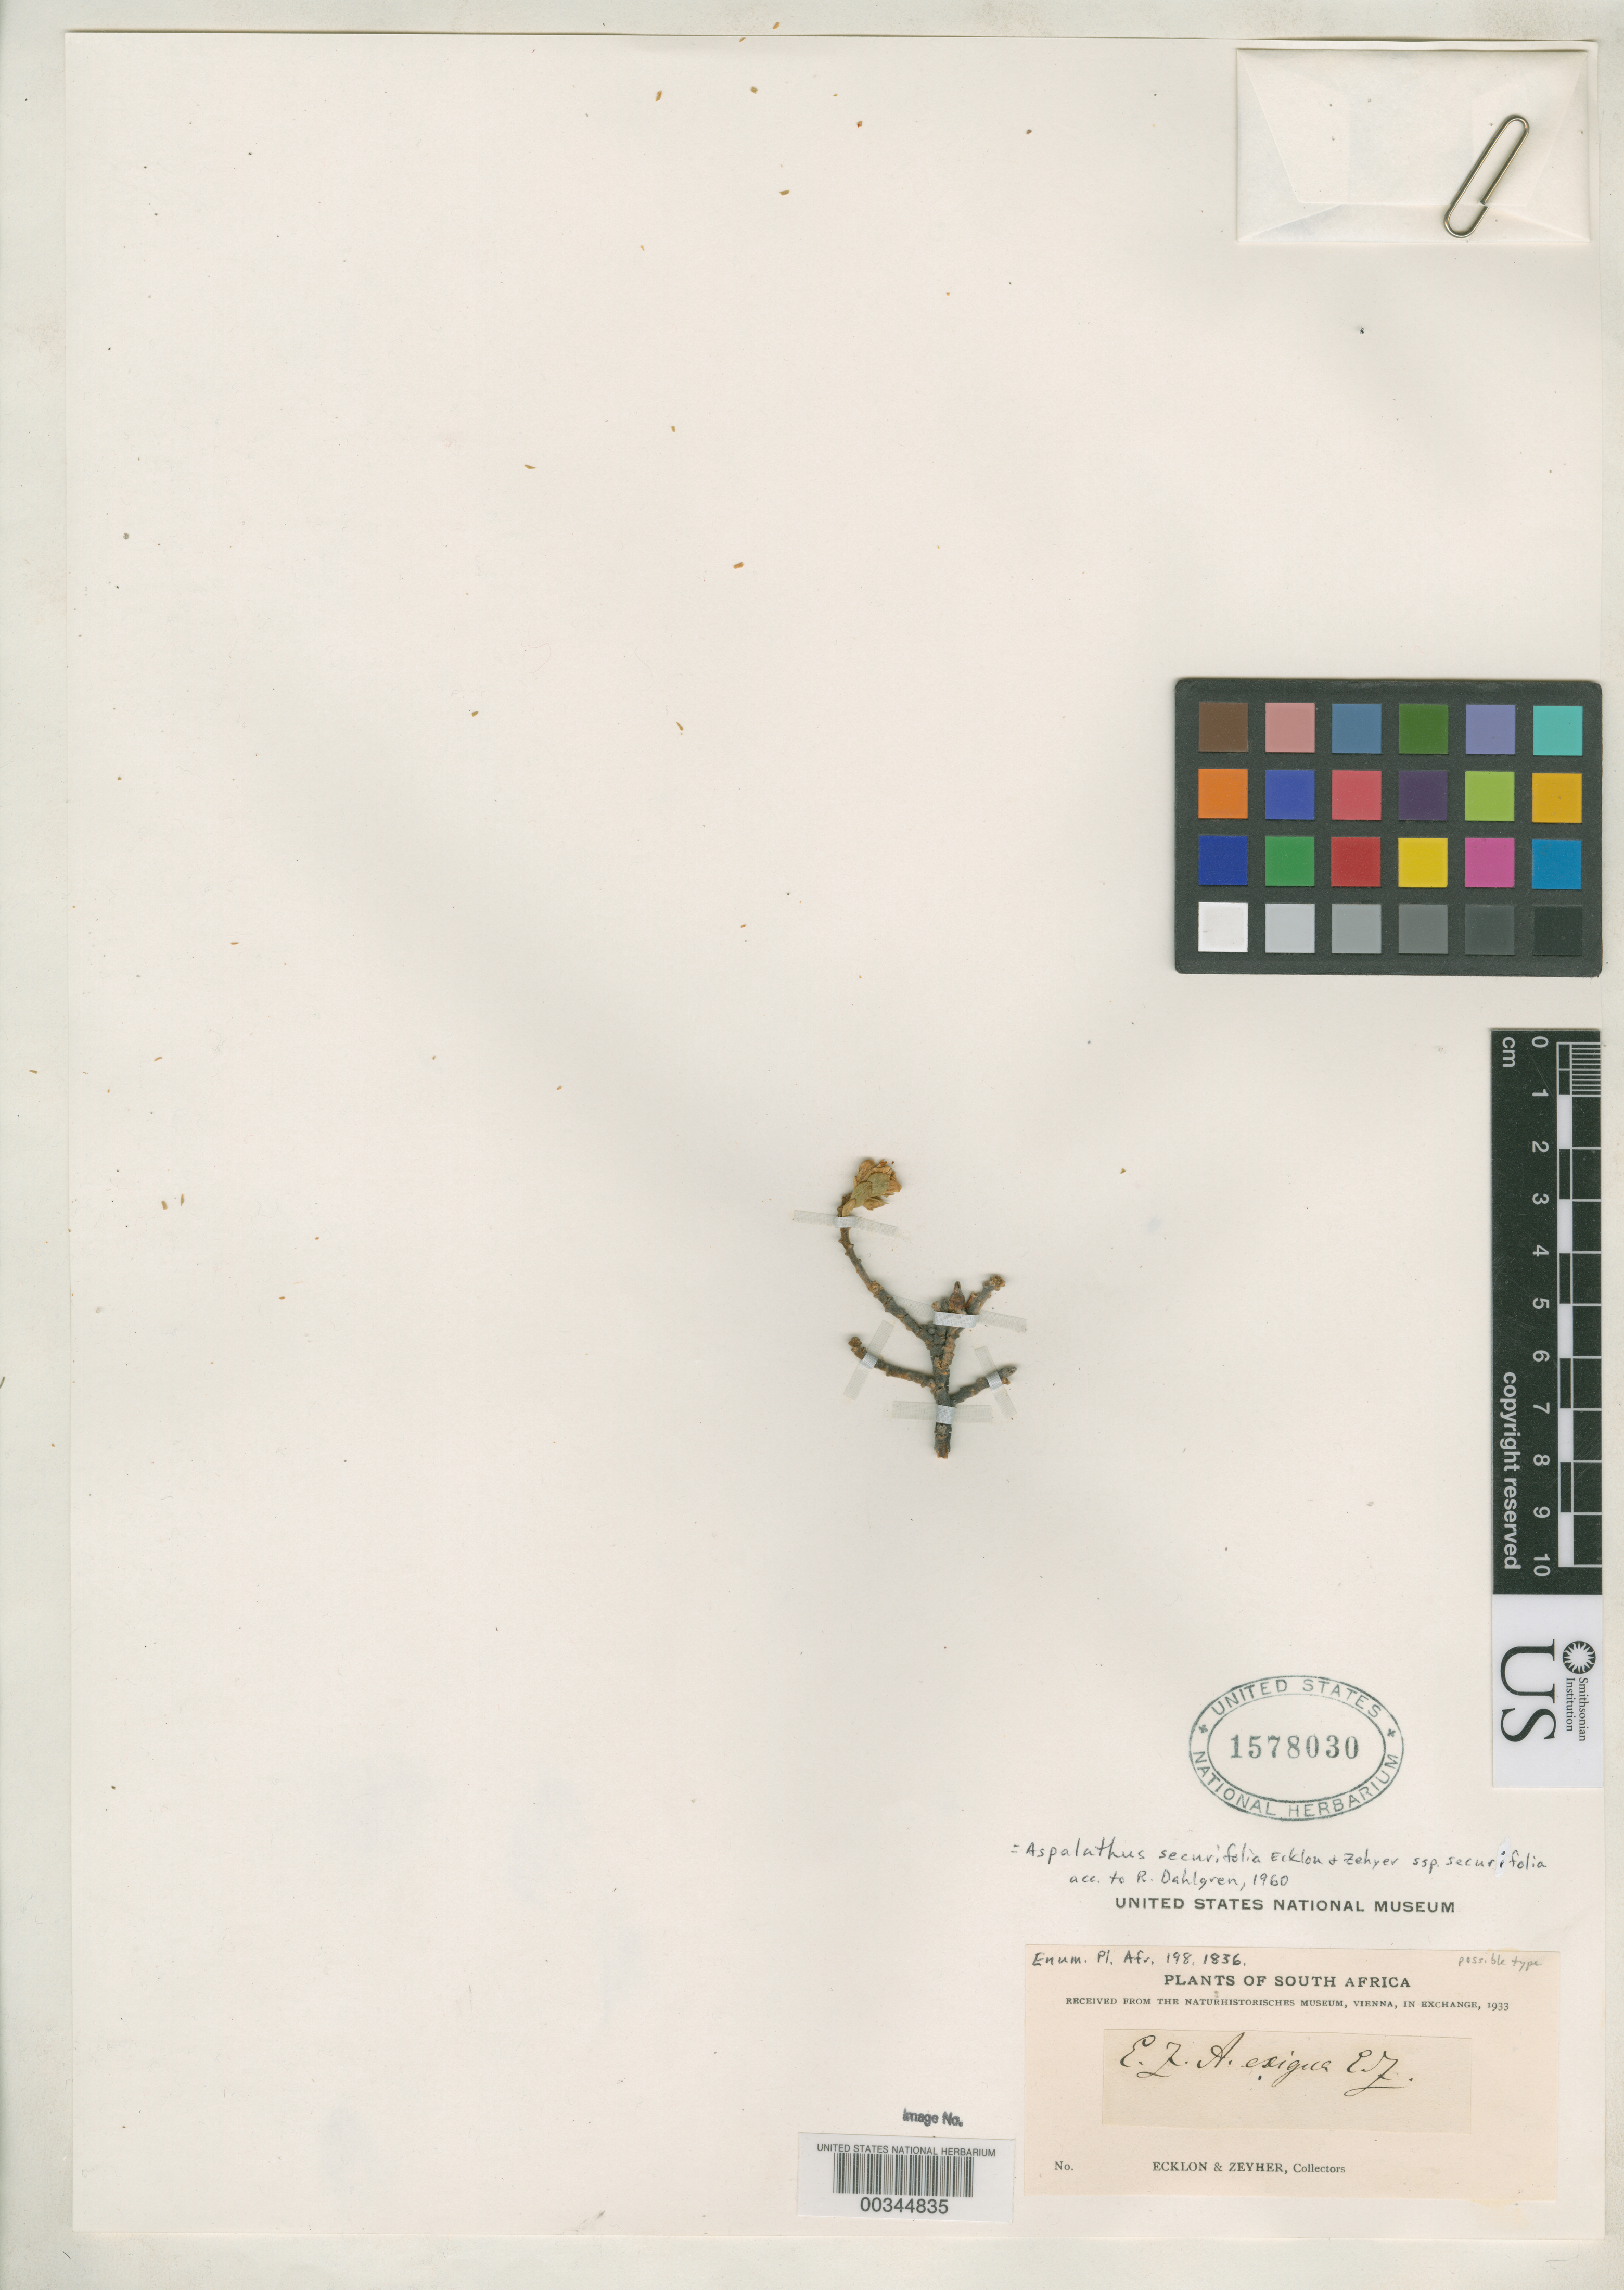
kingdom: Plantae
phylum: Tracheophyta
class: Magnoliopsida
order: Fabales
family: Fabaceae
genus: Aspalathus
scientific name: Aspalathus exigua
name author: Eckl. & Zeyh.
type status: Possible Type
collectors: C. F. Ecklon & C. Zeyher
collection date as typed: Feb ---- to -- Mar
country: South Africa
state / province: Western Cape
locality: "Rivier Zonde Einde" prope Villam "Knoblauch", (Swellendam).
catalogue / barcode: US 1578030